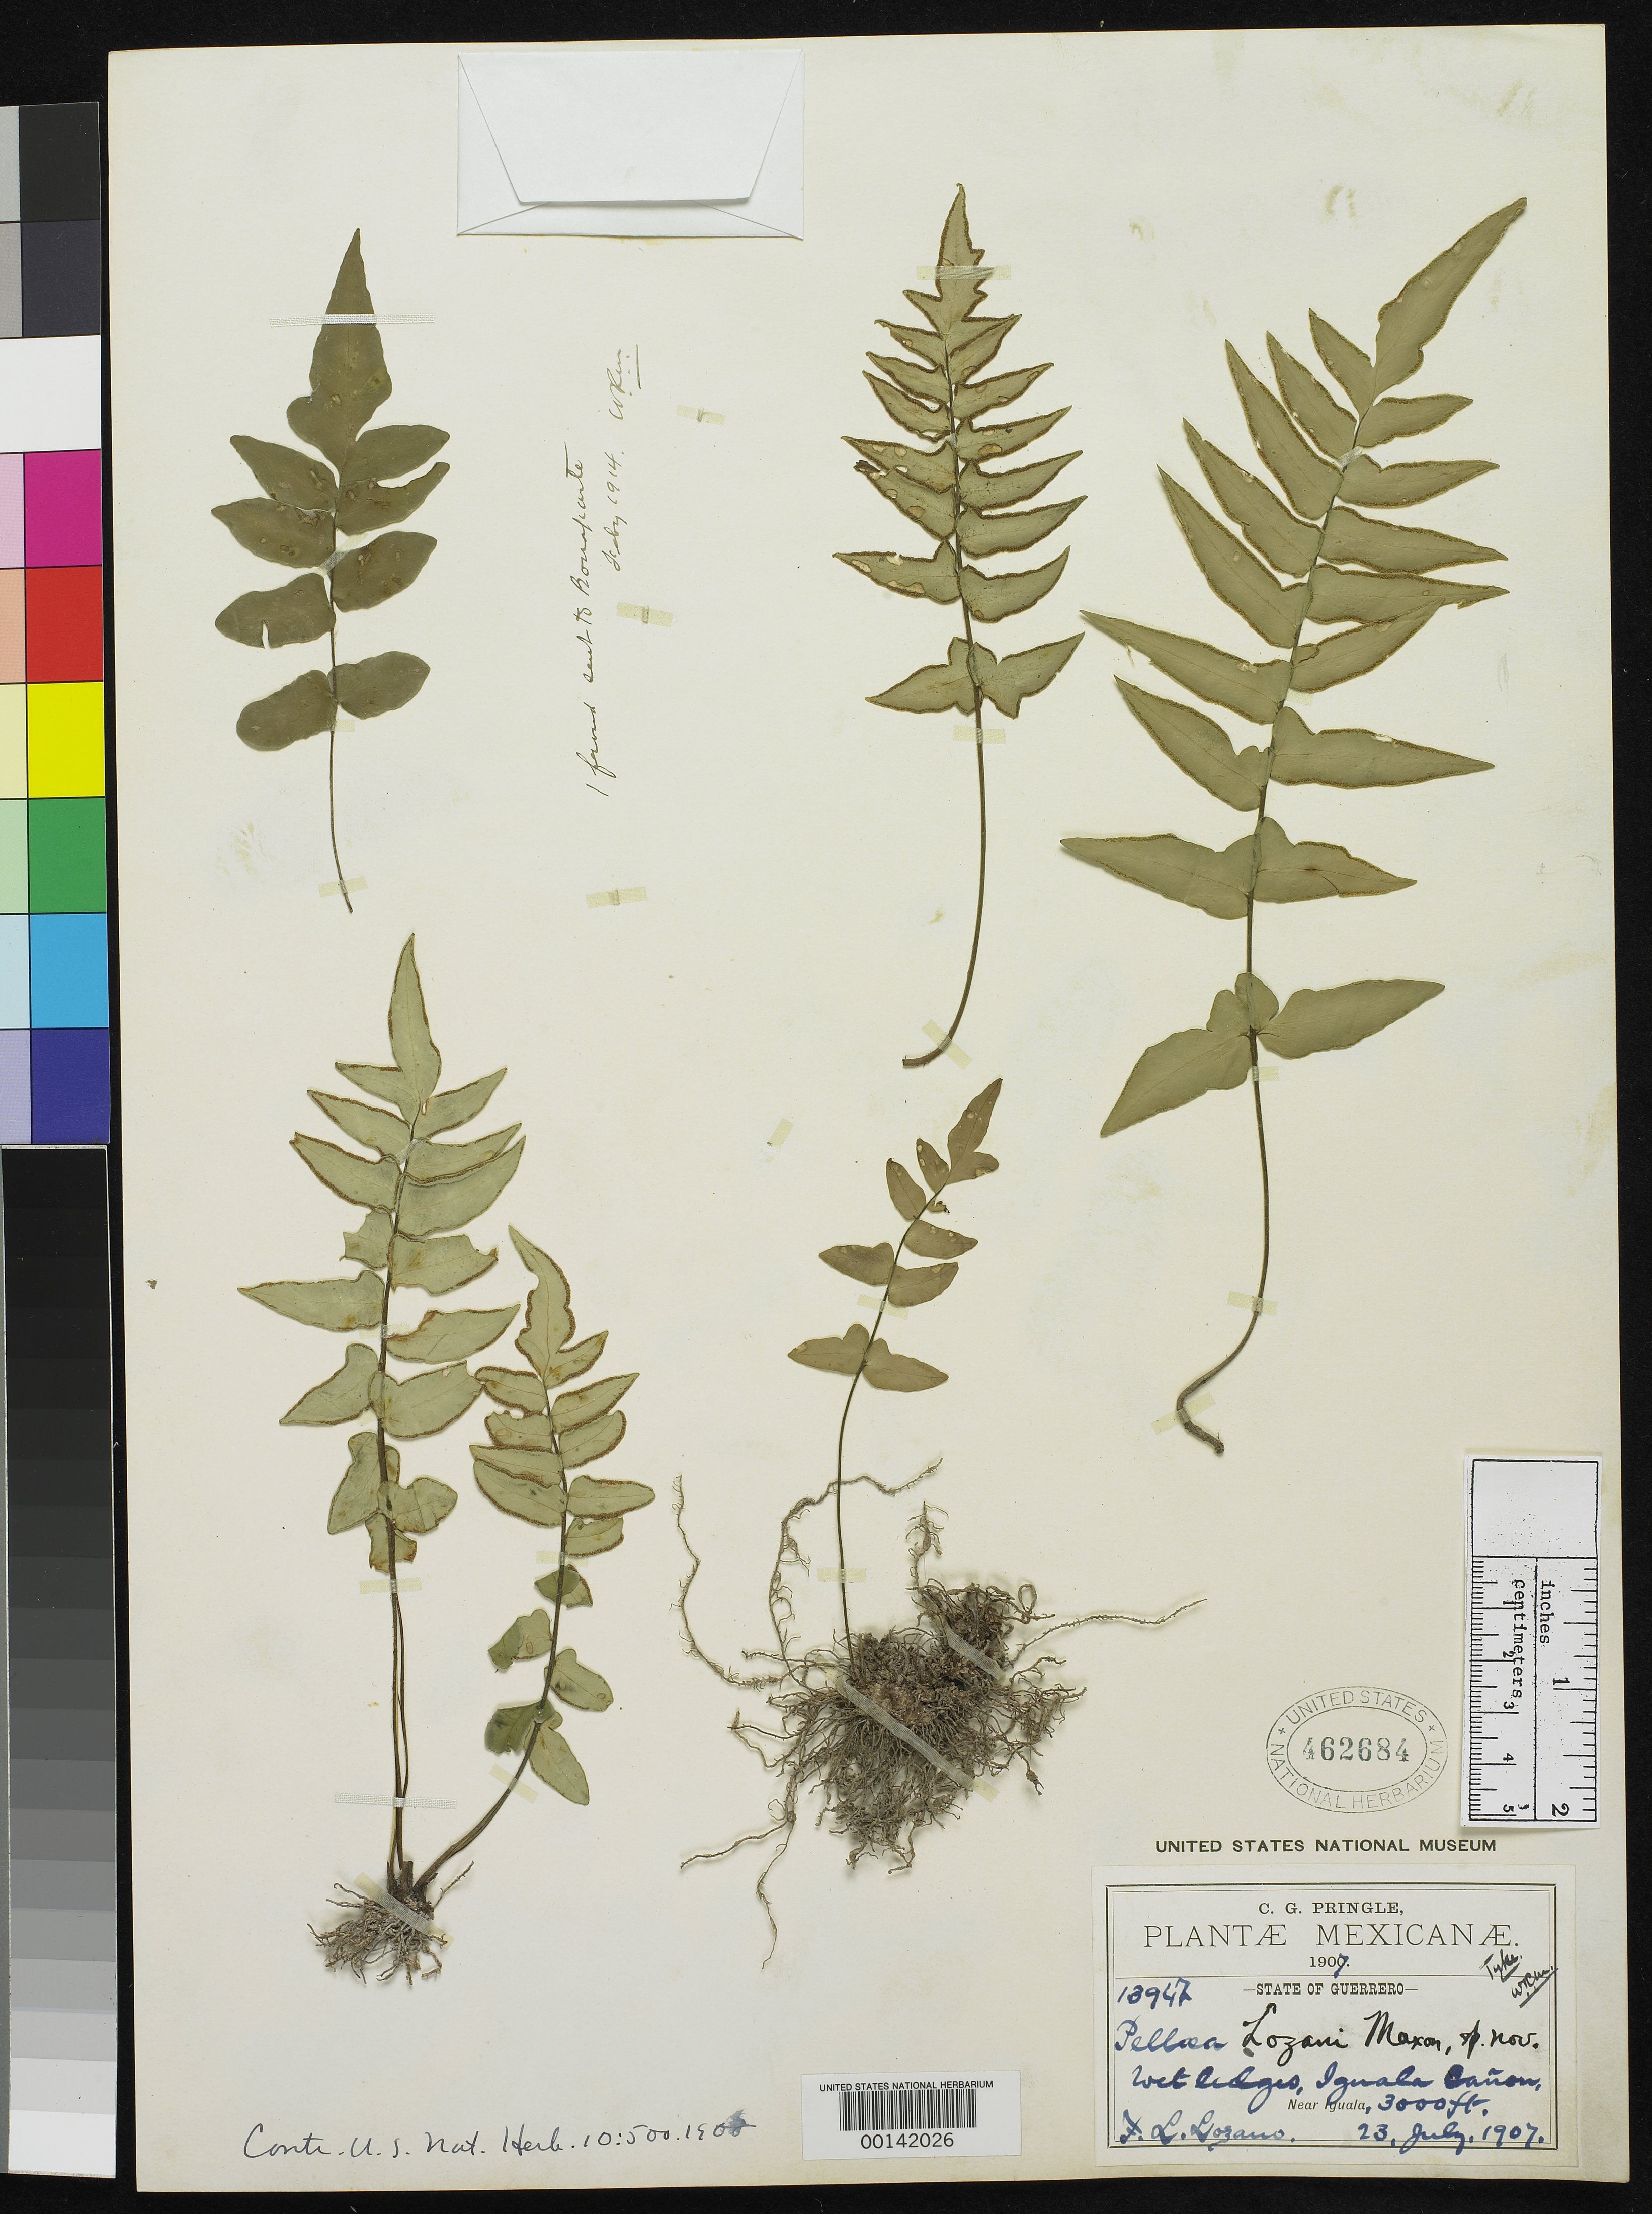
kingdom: Plantae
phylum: Tracheophyta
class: Polypodiopsida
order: Polypodiales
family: Pteridaceae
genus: Pellaea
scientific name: Pellaea lozanii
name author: Maxon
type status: Holotype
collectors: C. G. Pringle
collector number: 13947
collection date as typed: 23 Jul 1907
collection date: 1907-07-23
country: Mexico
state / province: Guerrero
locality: Iguala Canon.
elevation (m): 914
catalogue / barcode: US 462684